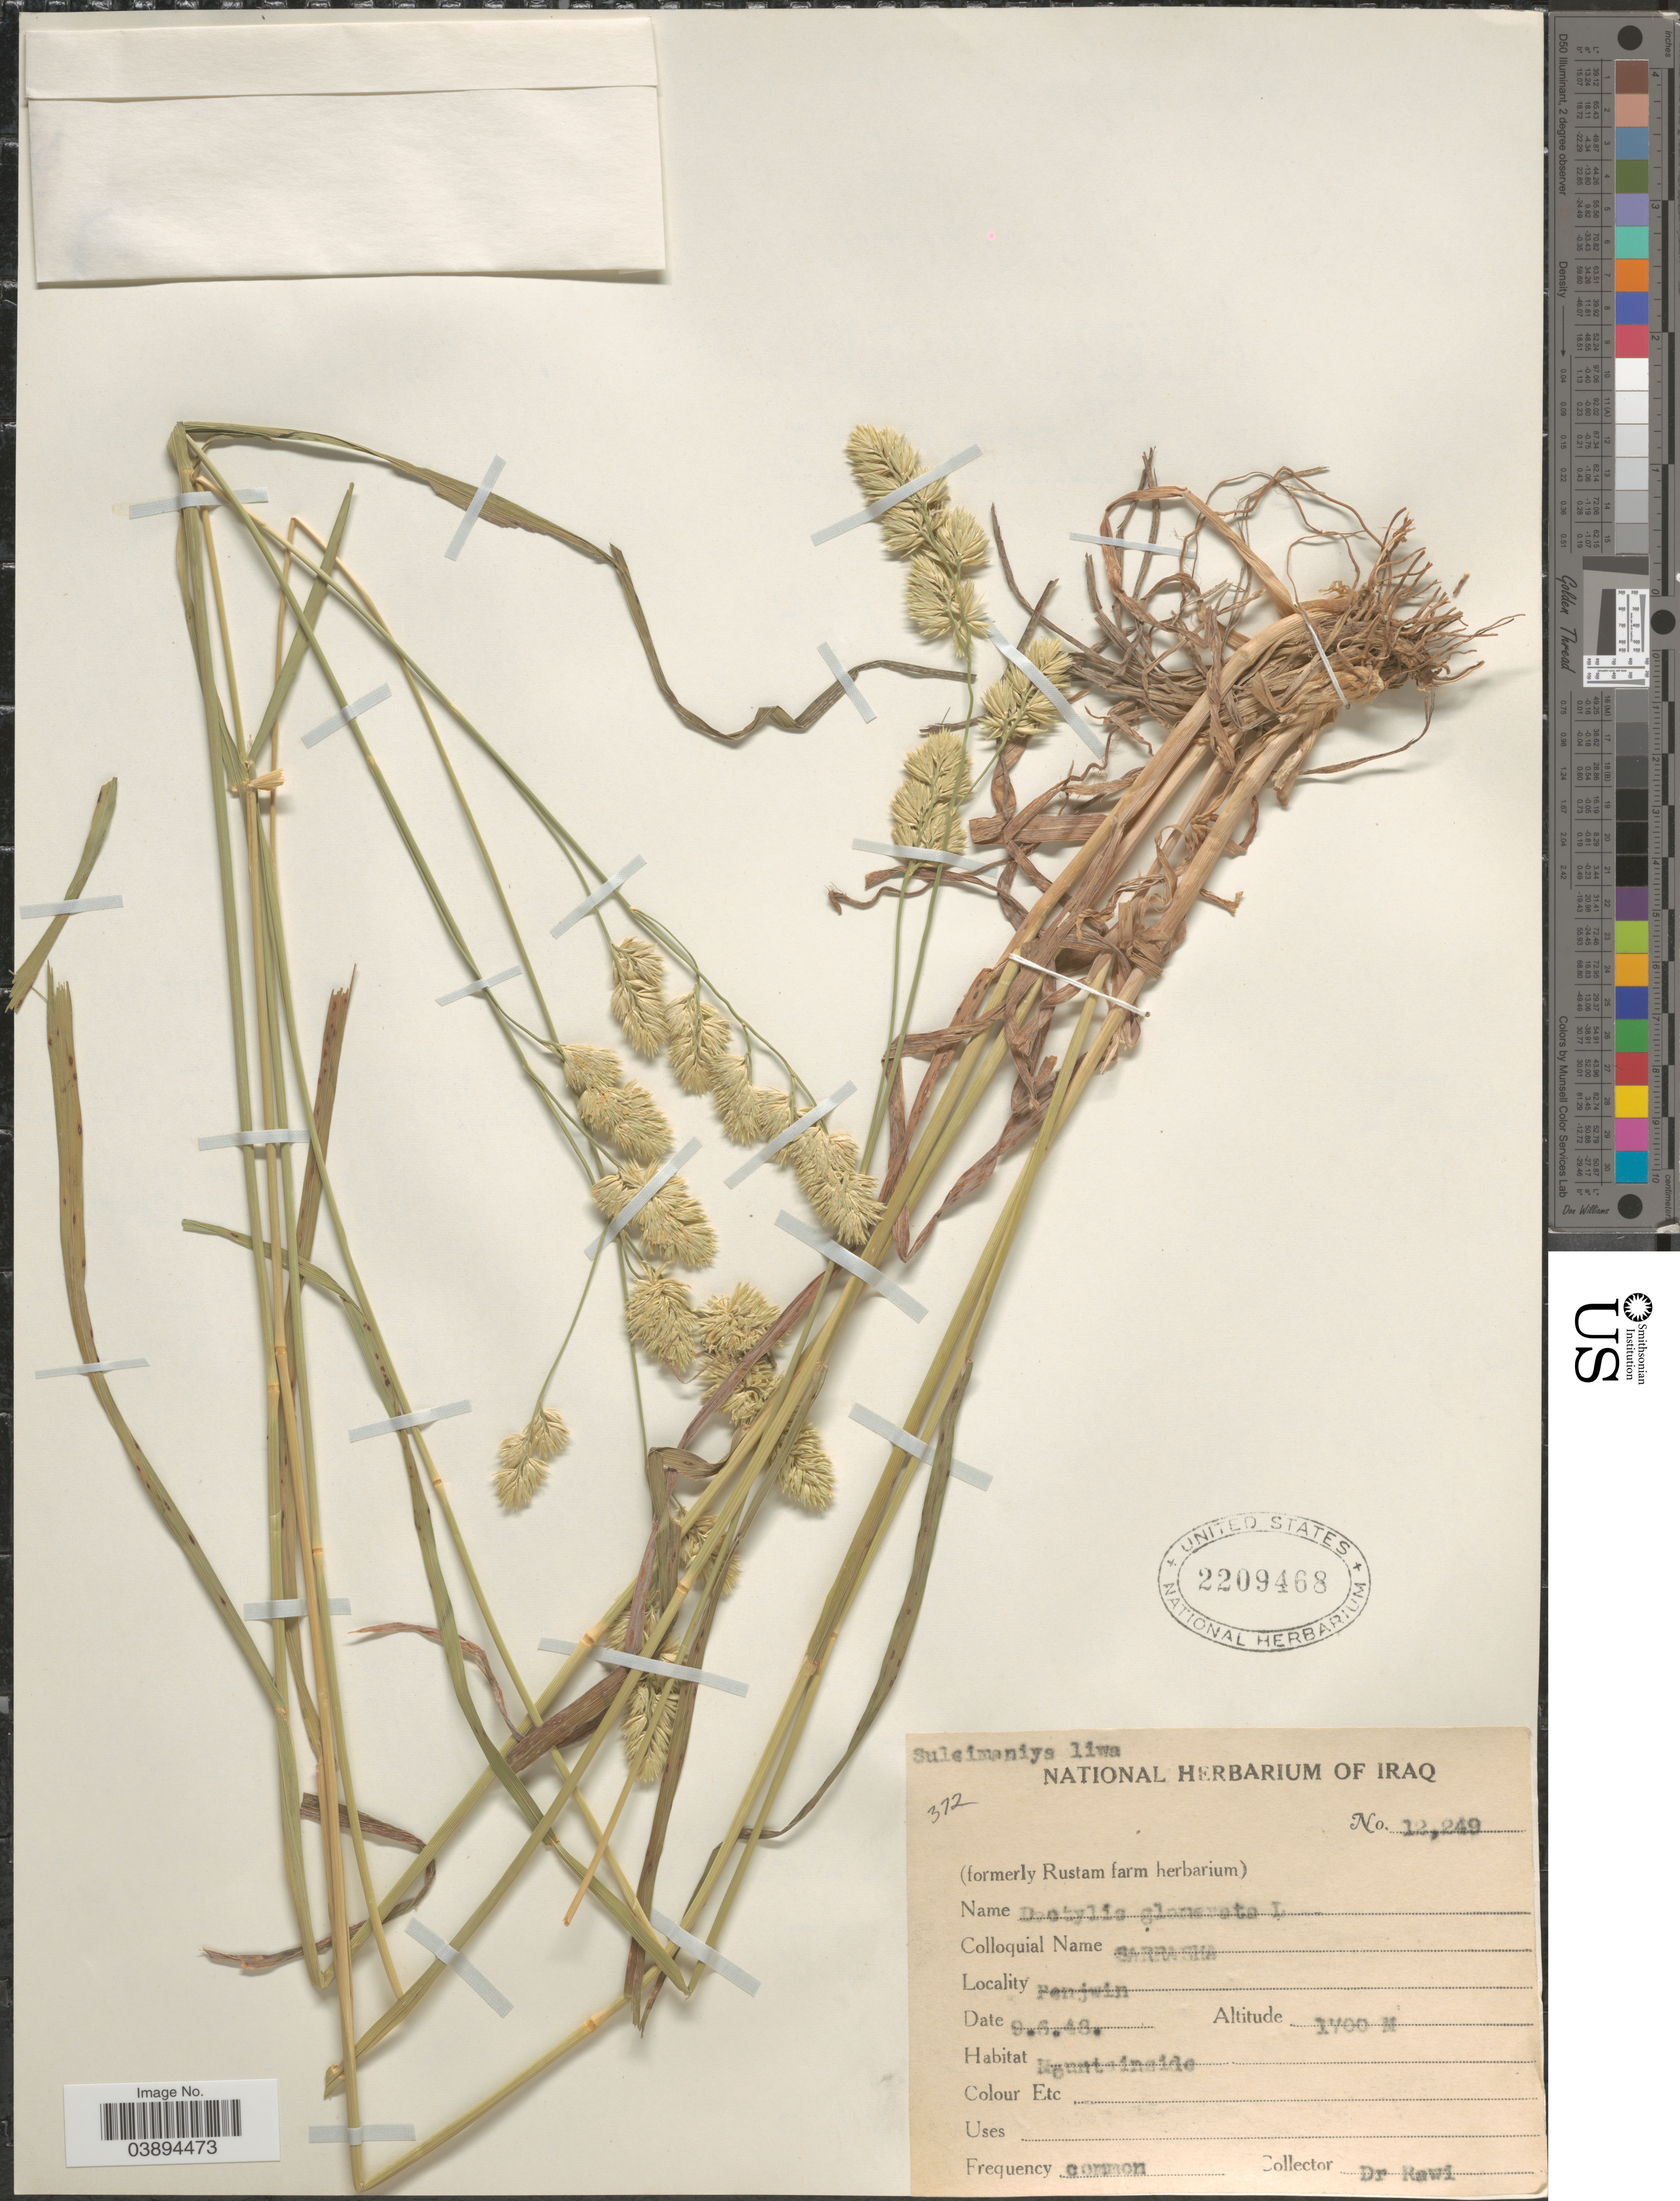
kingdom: Plantae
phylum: Tracheophyta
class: Liliopsida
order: Poales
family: Poaceae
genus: Dactylis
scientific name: Dactylis glomerata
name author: L.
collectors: -. Rawi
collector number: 12249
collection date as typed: Transcribed d/m/y: 9/6/48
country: Iraq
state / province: As Sulaymānīyah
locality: Suleimaniya liwa. Fenjwin.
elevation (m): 1700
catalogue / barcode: US 2209468